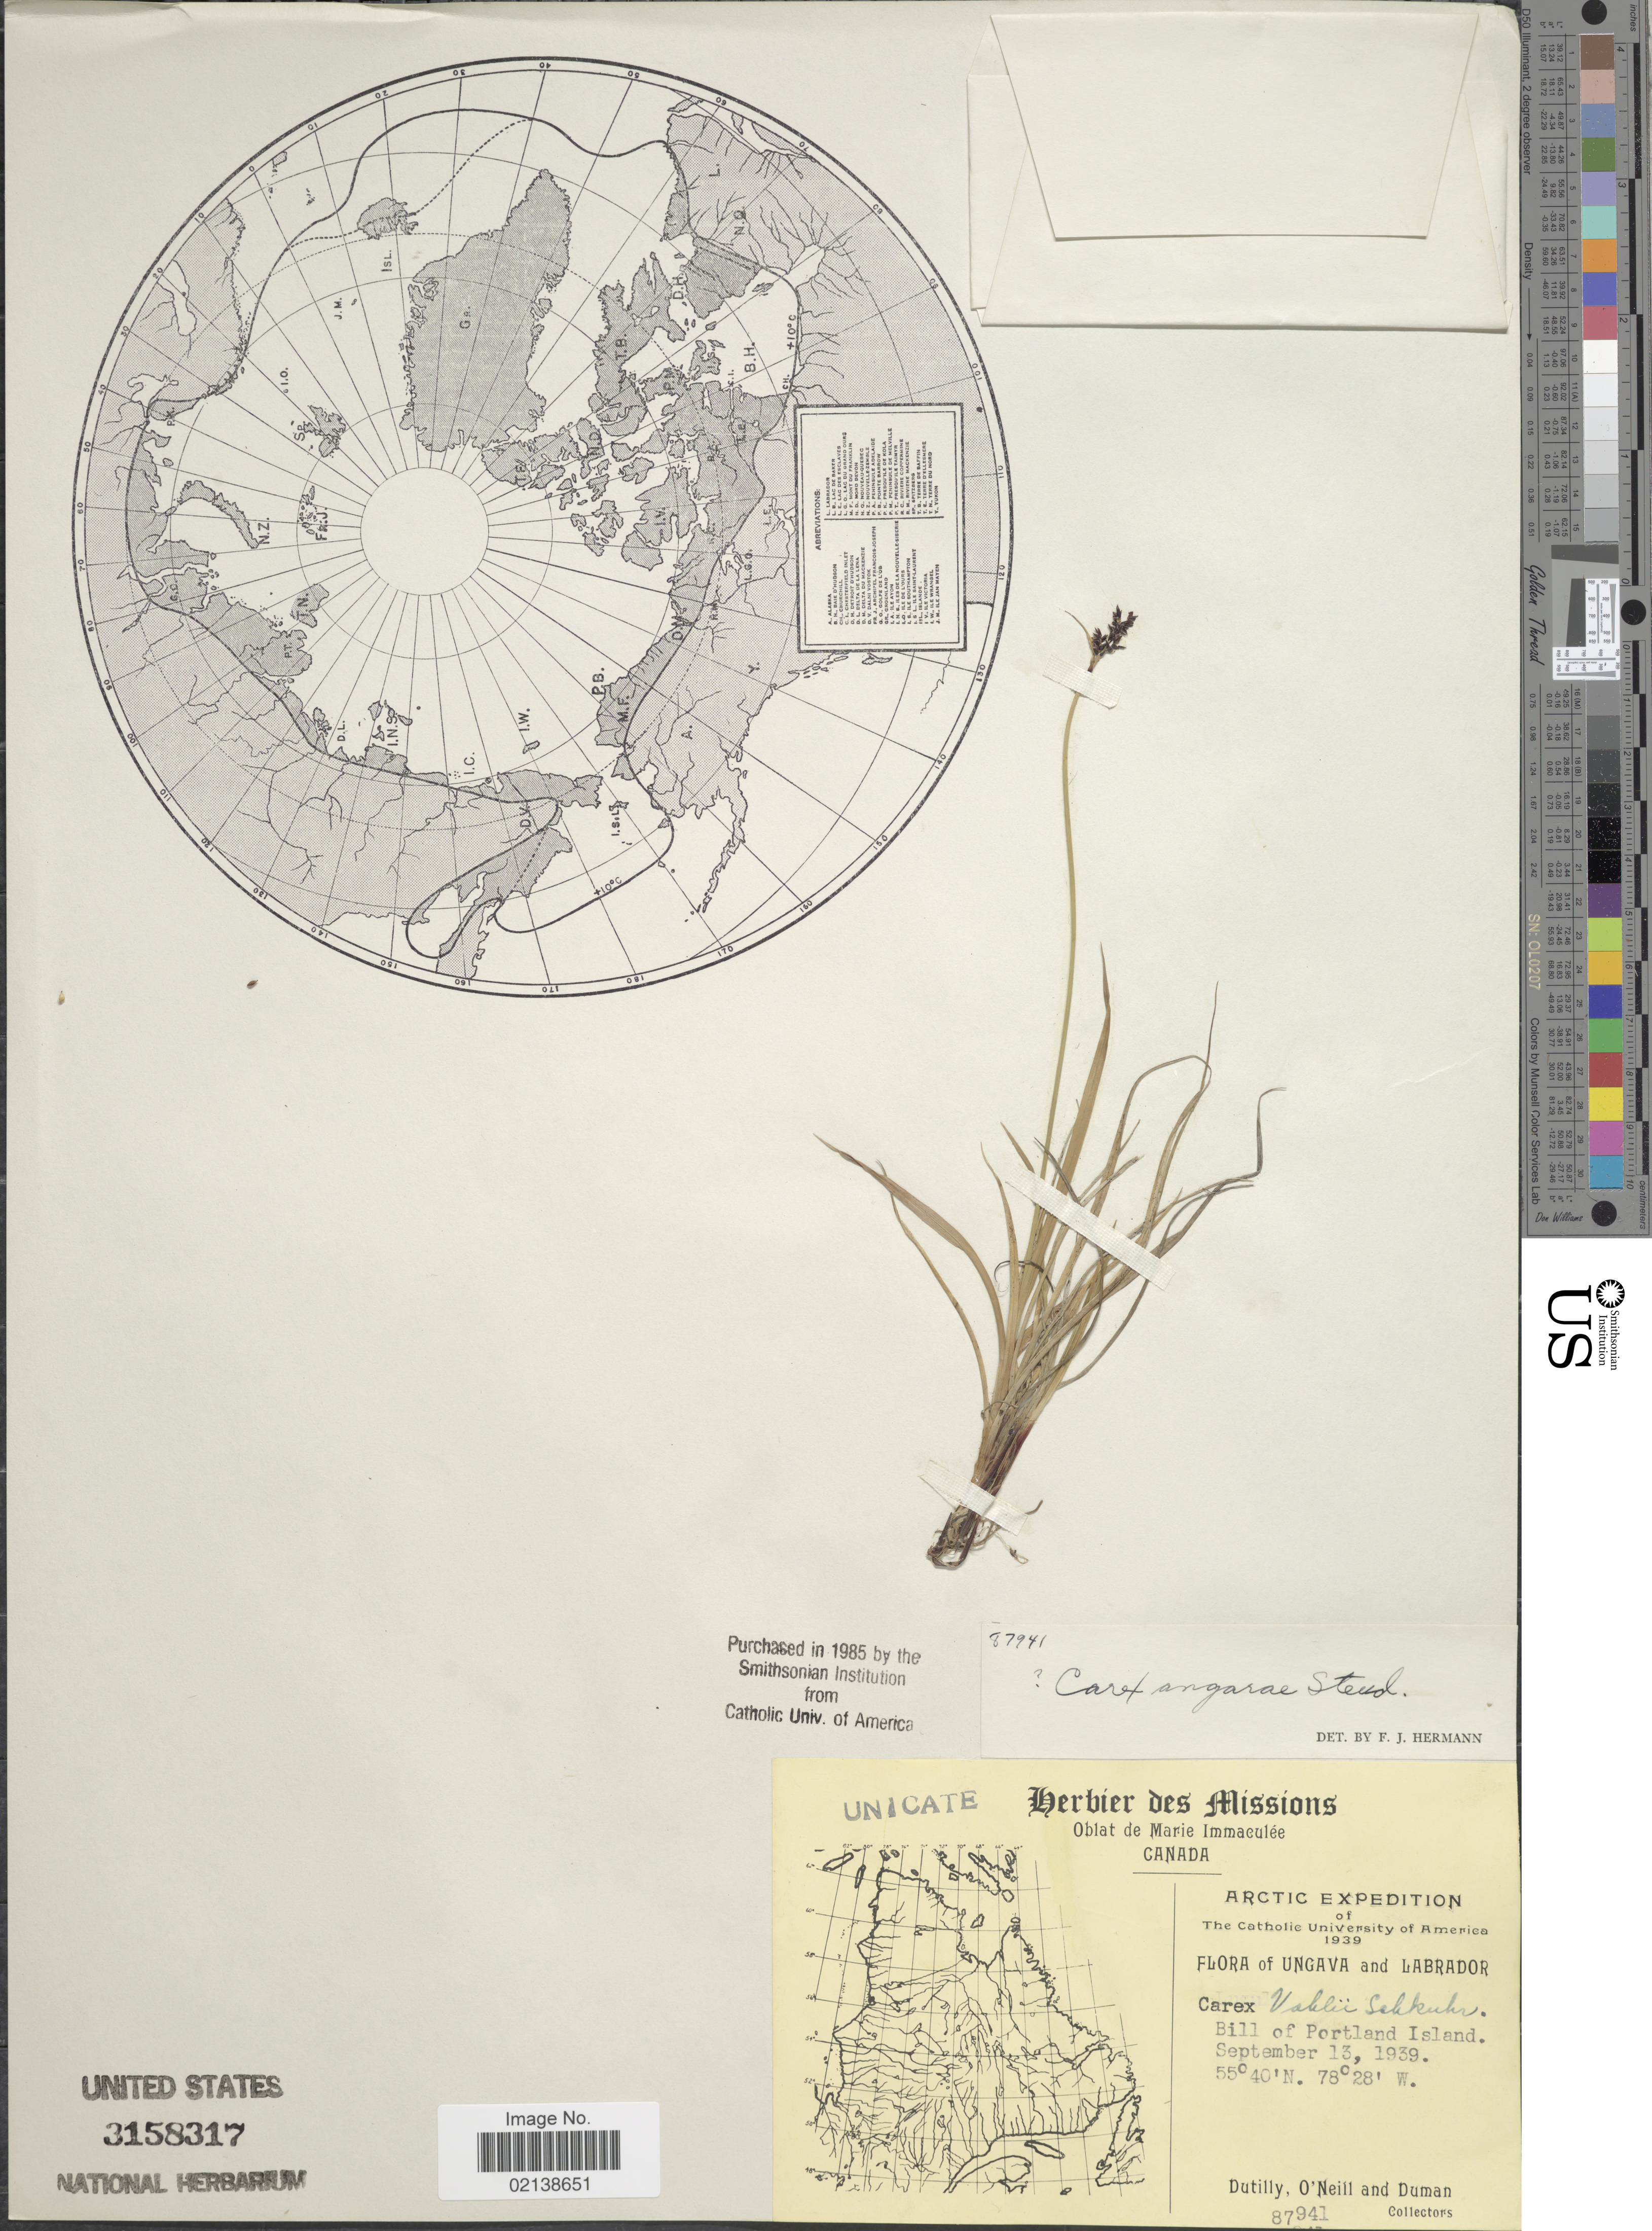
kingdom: Plantae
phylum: Tracheophyta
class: Liliopsida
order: Poales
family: Cyperaceae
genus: Carex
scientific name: Carex norvegica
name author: Retz.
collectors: -. Dutilly, O' Neill & -. Duman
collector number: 87941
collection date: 1939-09-13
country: Canada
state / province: Newfoundland and Labrador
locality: Canada, Arctic, Ungava & Labrador, Bill of Portland Island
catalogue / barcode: US 3158317